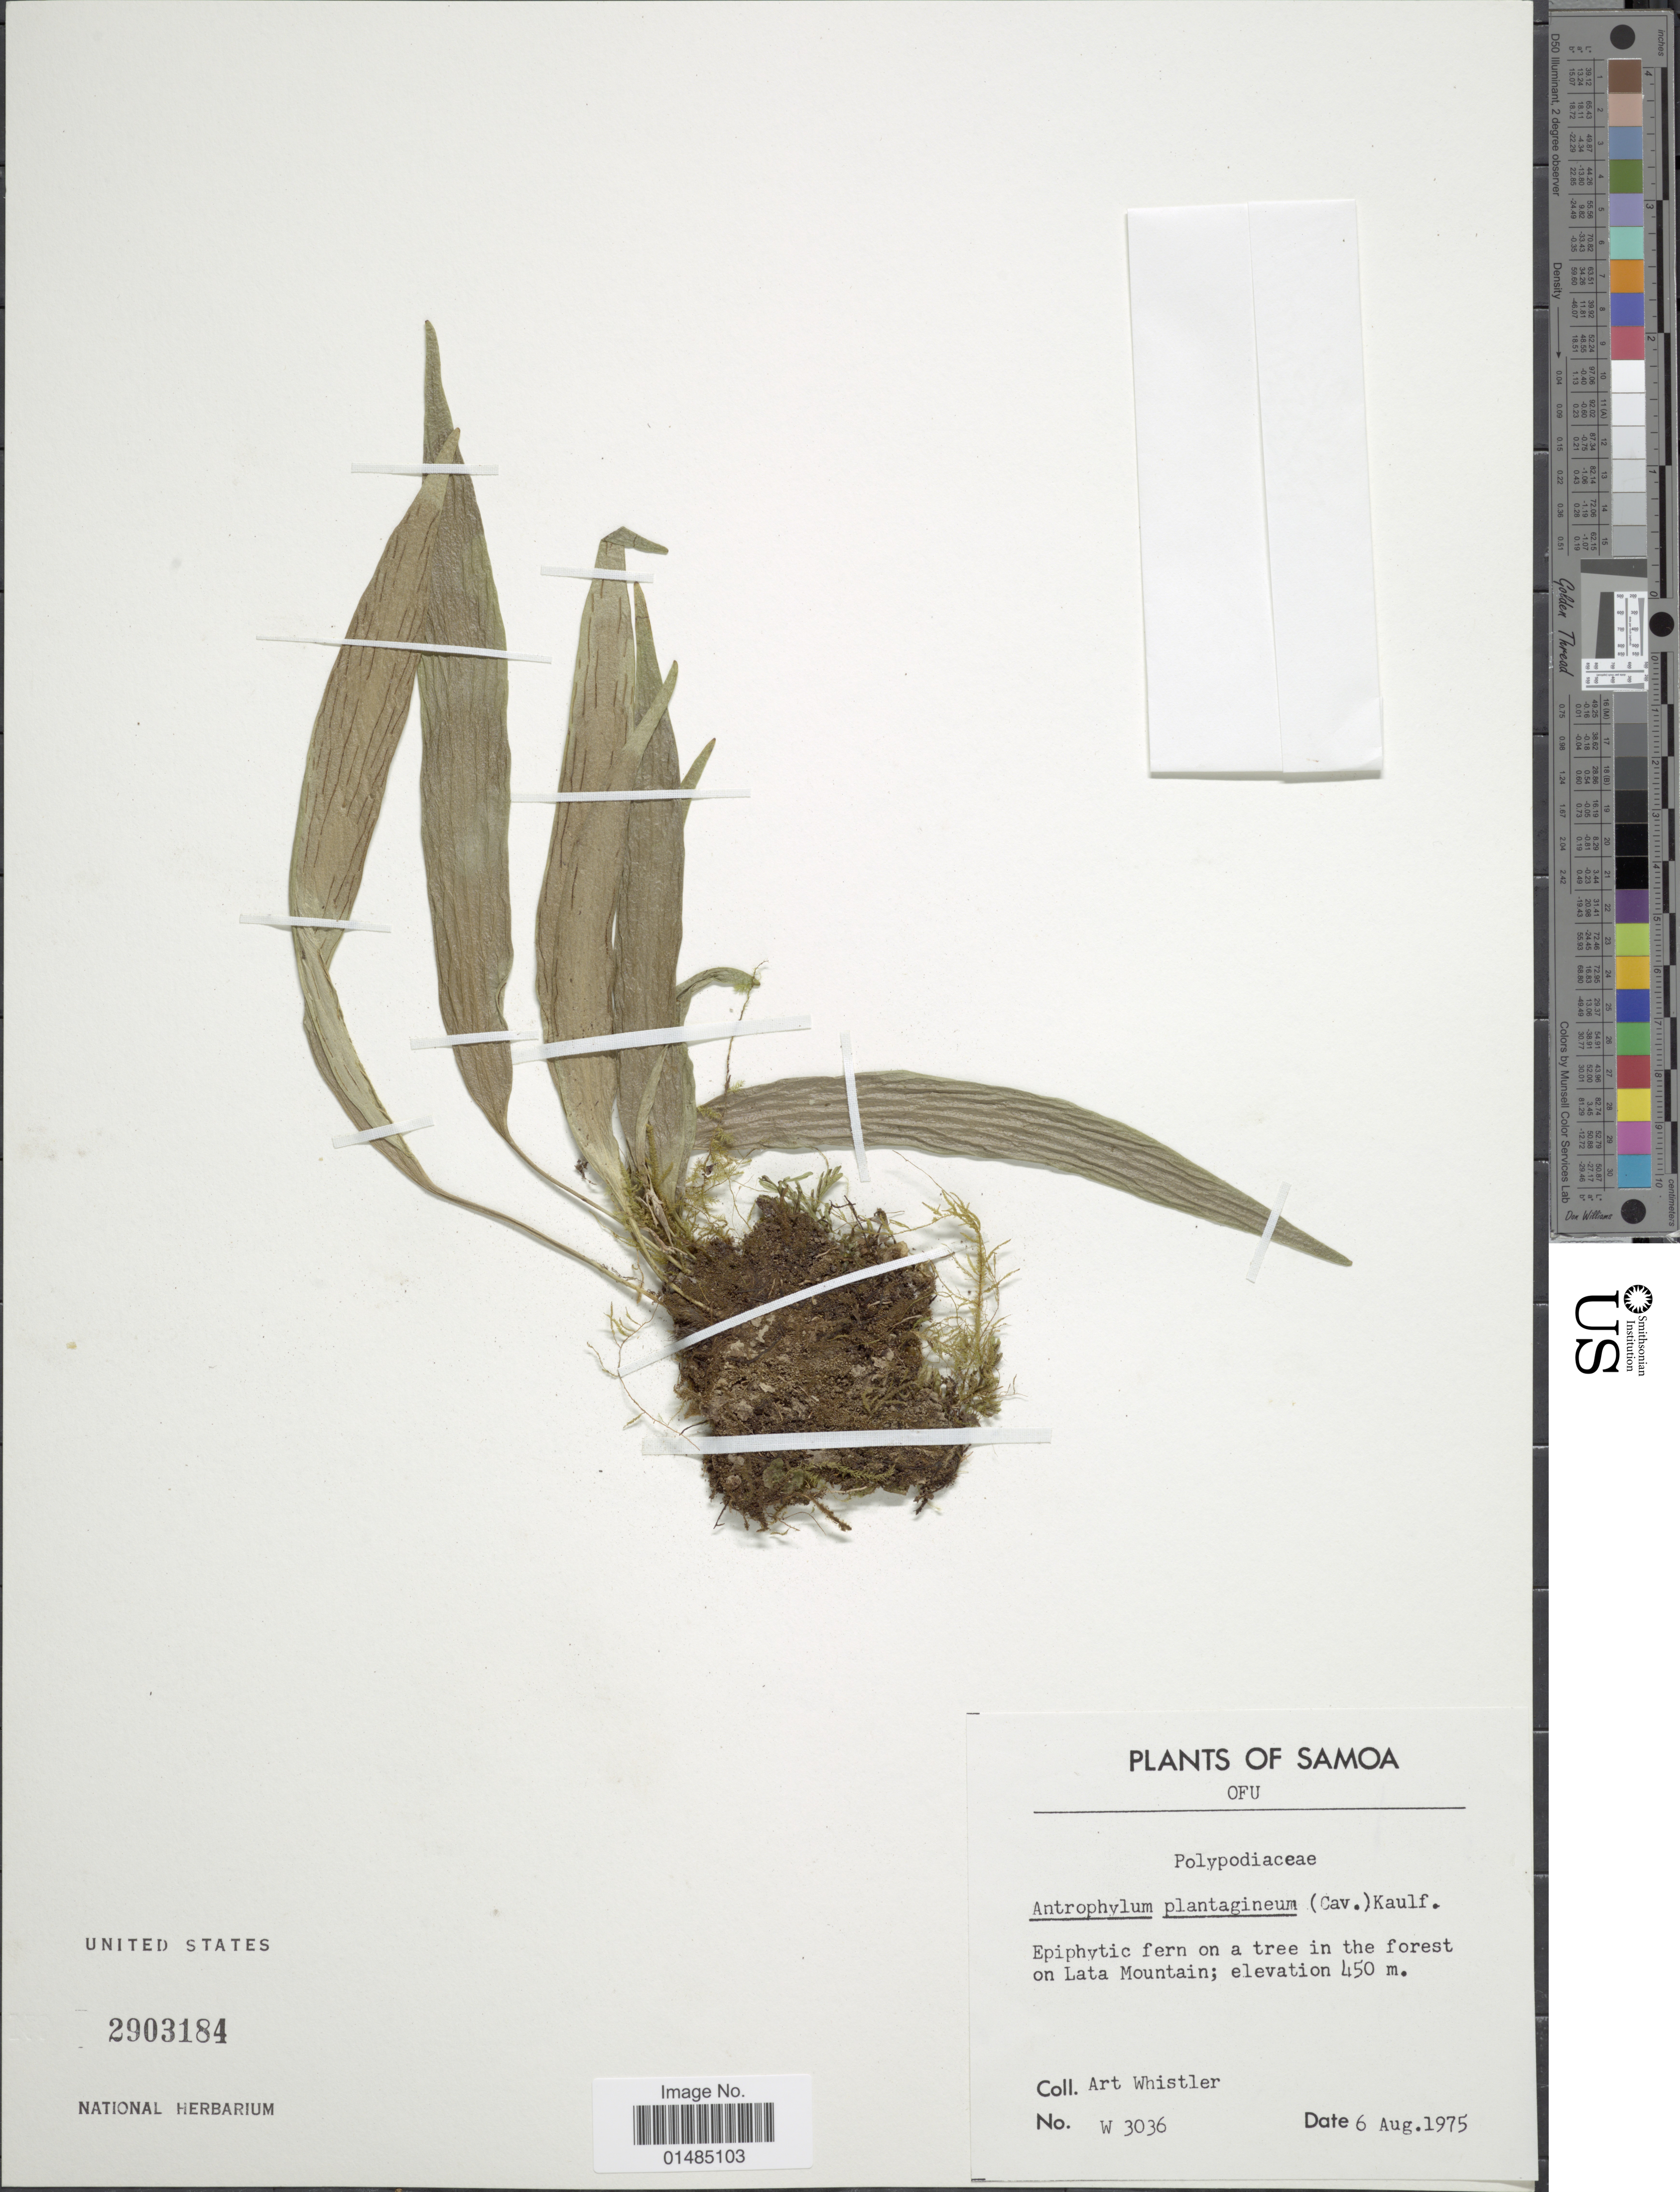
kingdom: Plantae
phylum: Tracheophyta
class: Polypodiopsida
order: Polypodiales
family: Pteridaceae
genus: Antrophyum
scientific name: Antrophyum plantagineum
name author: (Cav.) Kaulf.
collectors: A. Whistler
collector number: W 3036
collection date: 1975-08-06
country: American Samoa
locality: Ofu, On tree in the forest on Lata Mountain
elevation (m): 450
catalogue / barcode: US 2903184